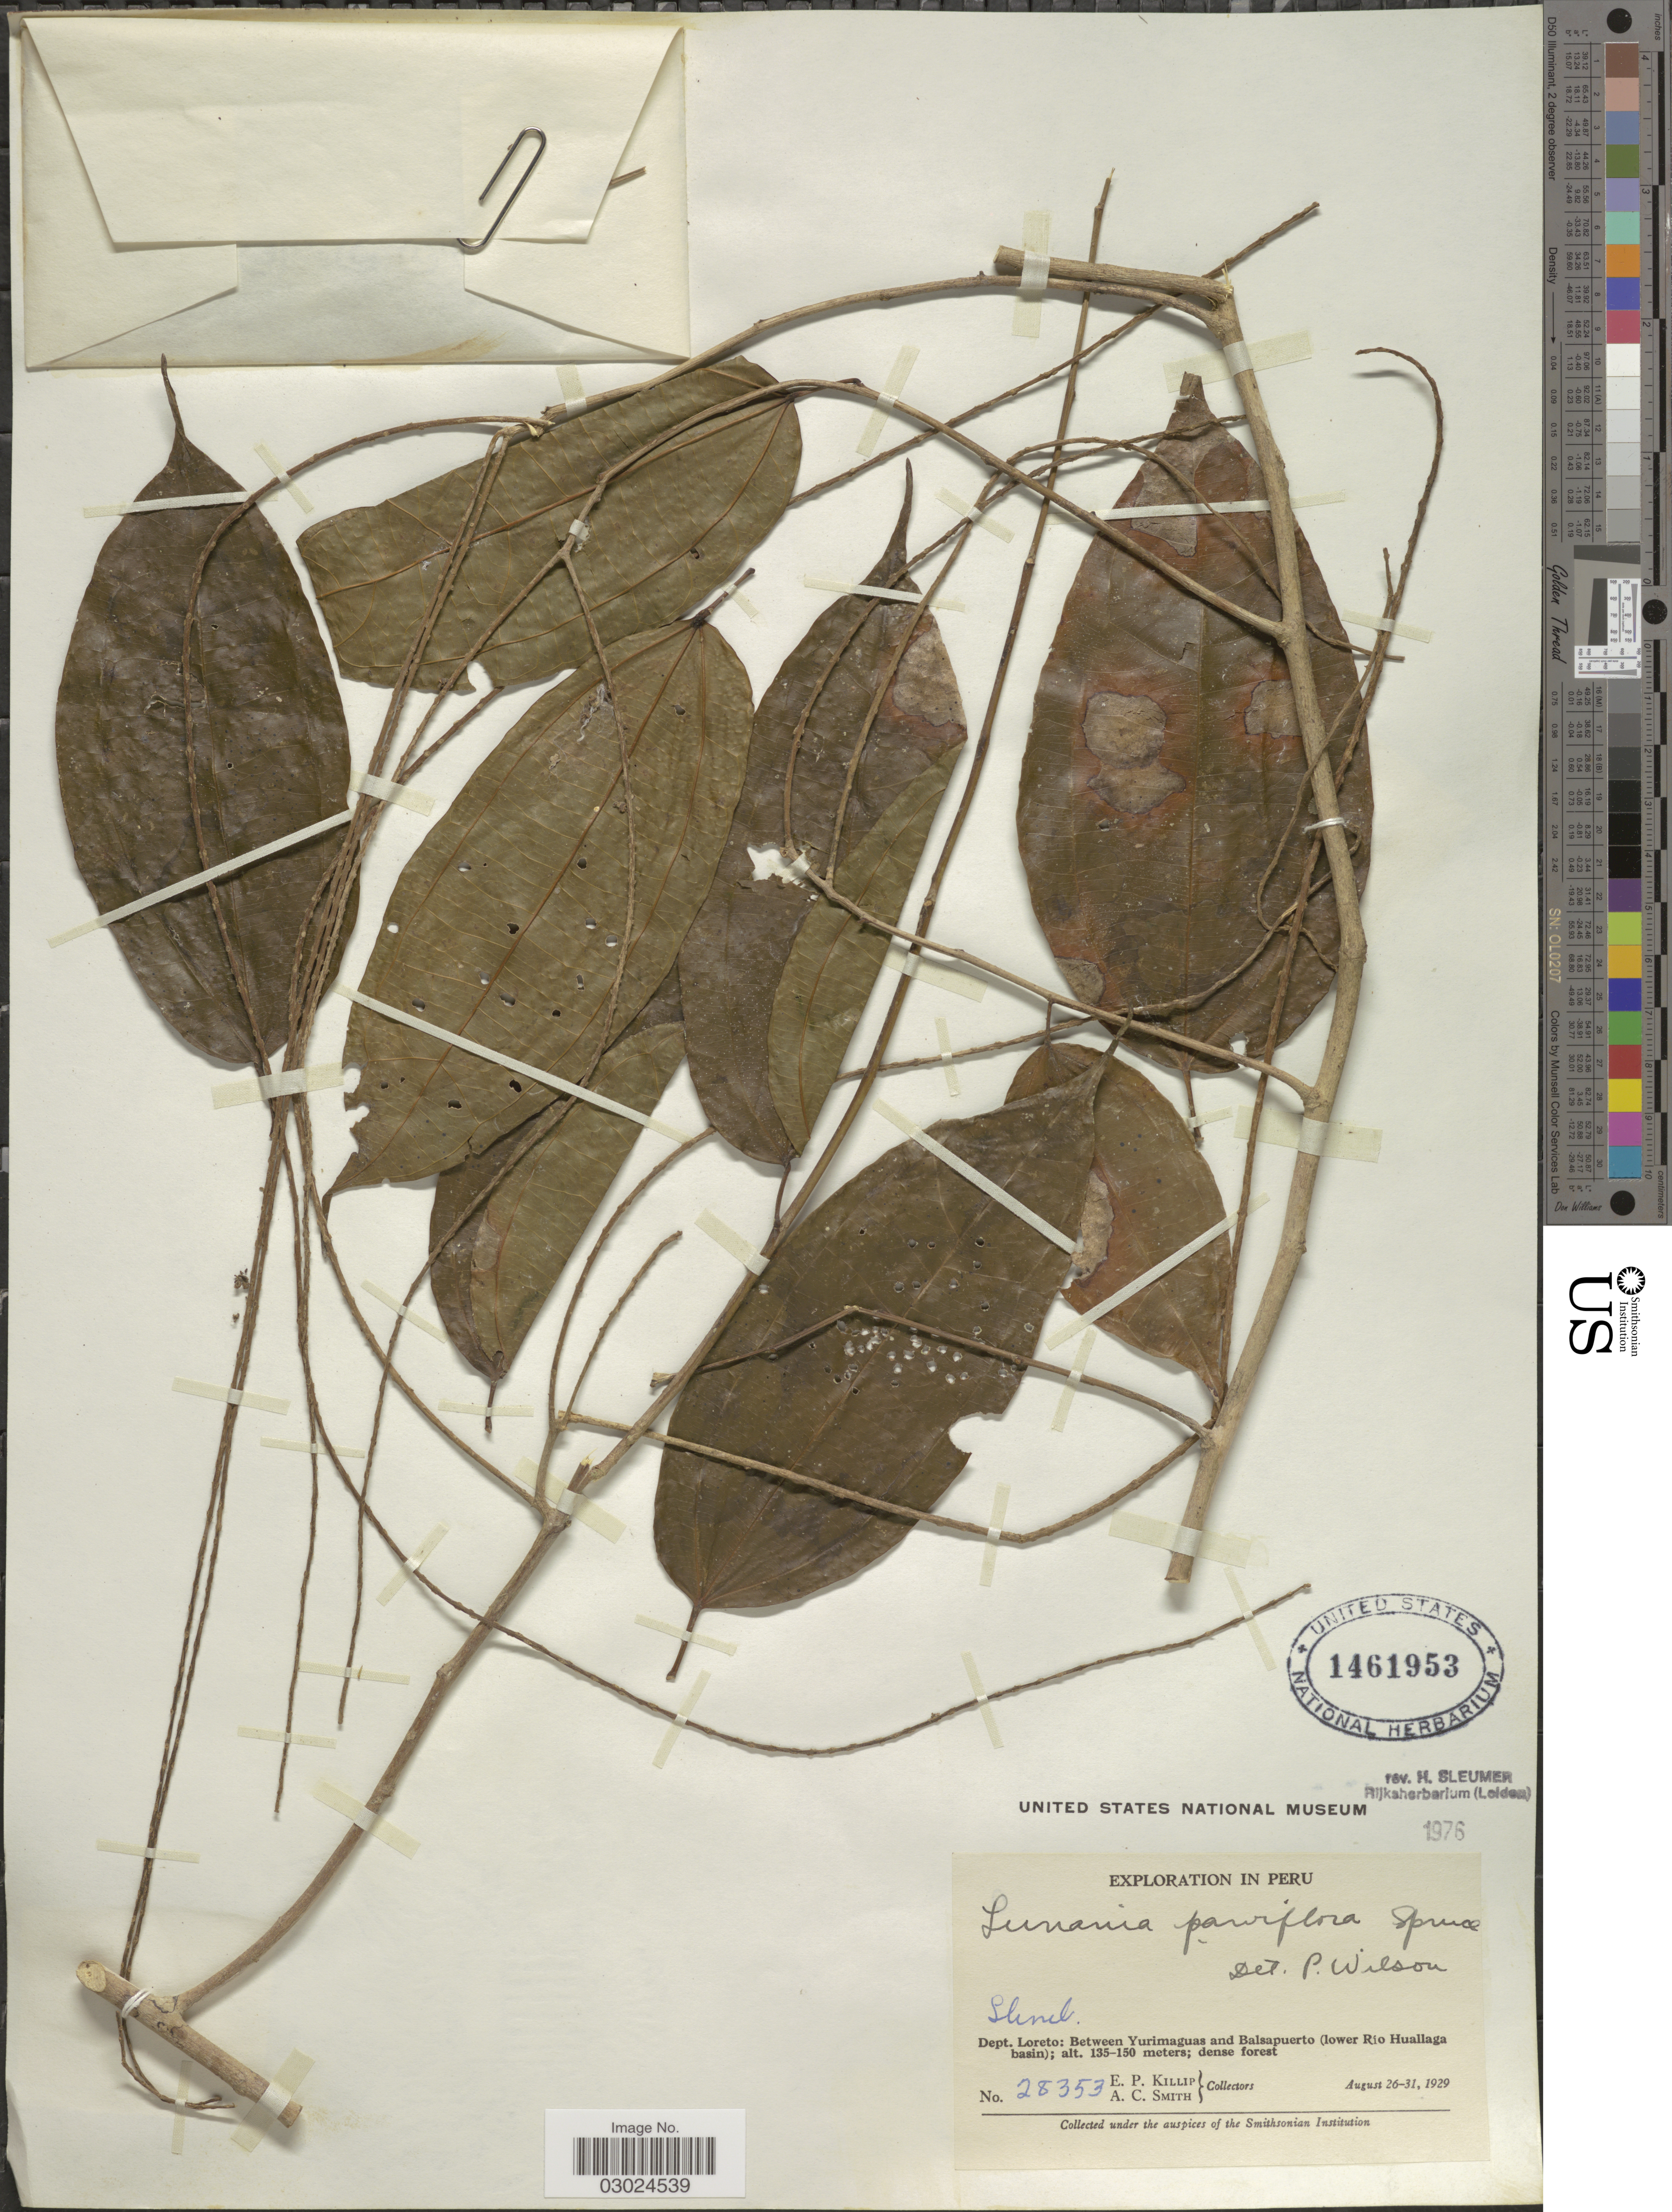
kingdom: Plantae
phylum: Tracheophyta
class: Magnoliopsida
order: Malpighiales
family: Salicaceae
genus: Lunania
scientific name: Lunania parviflora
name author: Spruce ex Benth.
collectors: E. P. Killip & A. C. Smith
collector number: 28353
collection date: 1929-08-26/1929-08-31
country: Peru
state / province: Loreto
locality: Dept. Loreto: Between Yurimaguas and Balsapuerto (lower Río Huallaga basin).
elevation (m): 135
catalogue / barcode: US 1461953